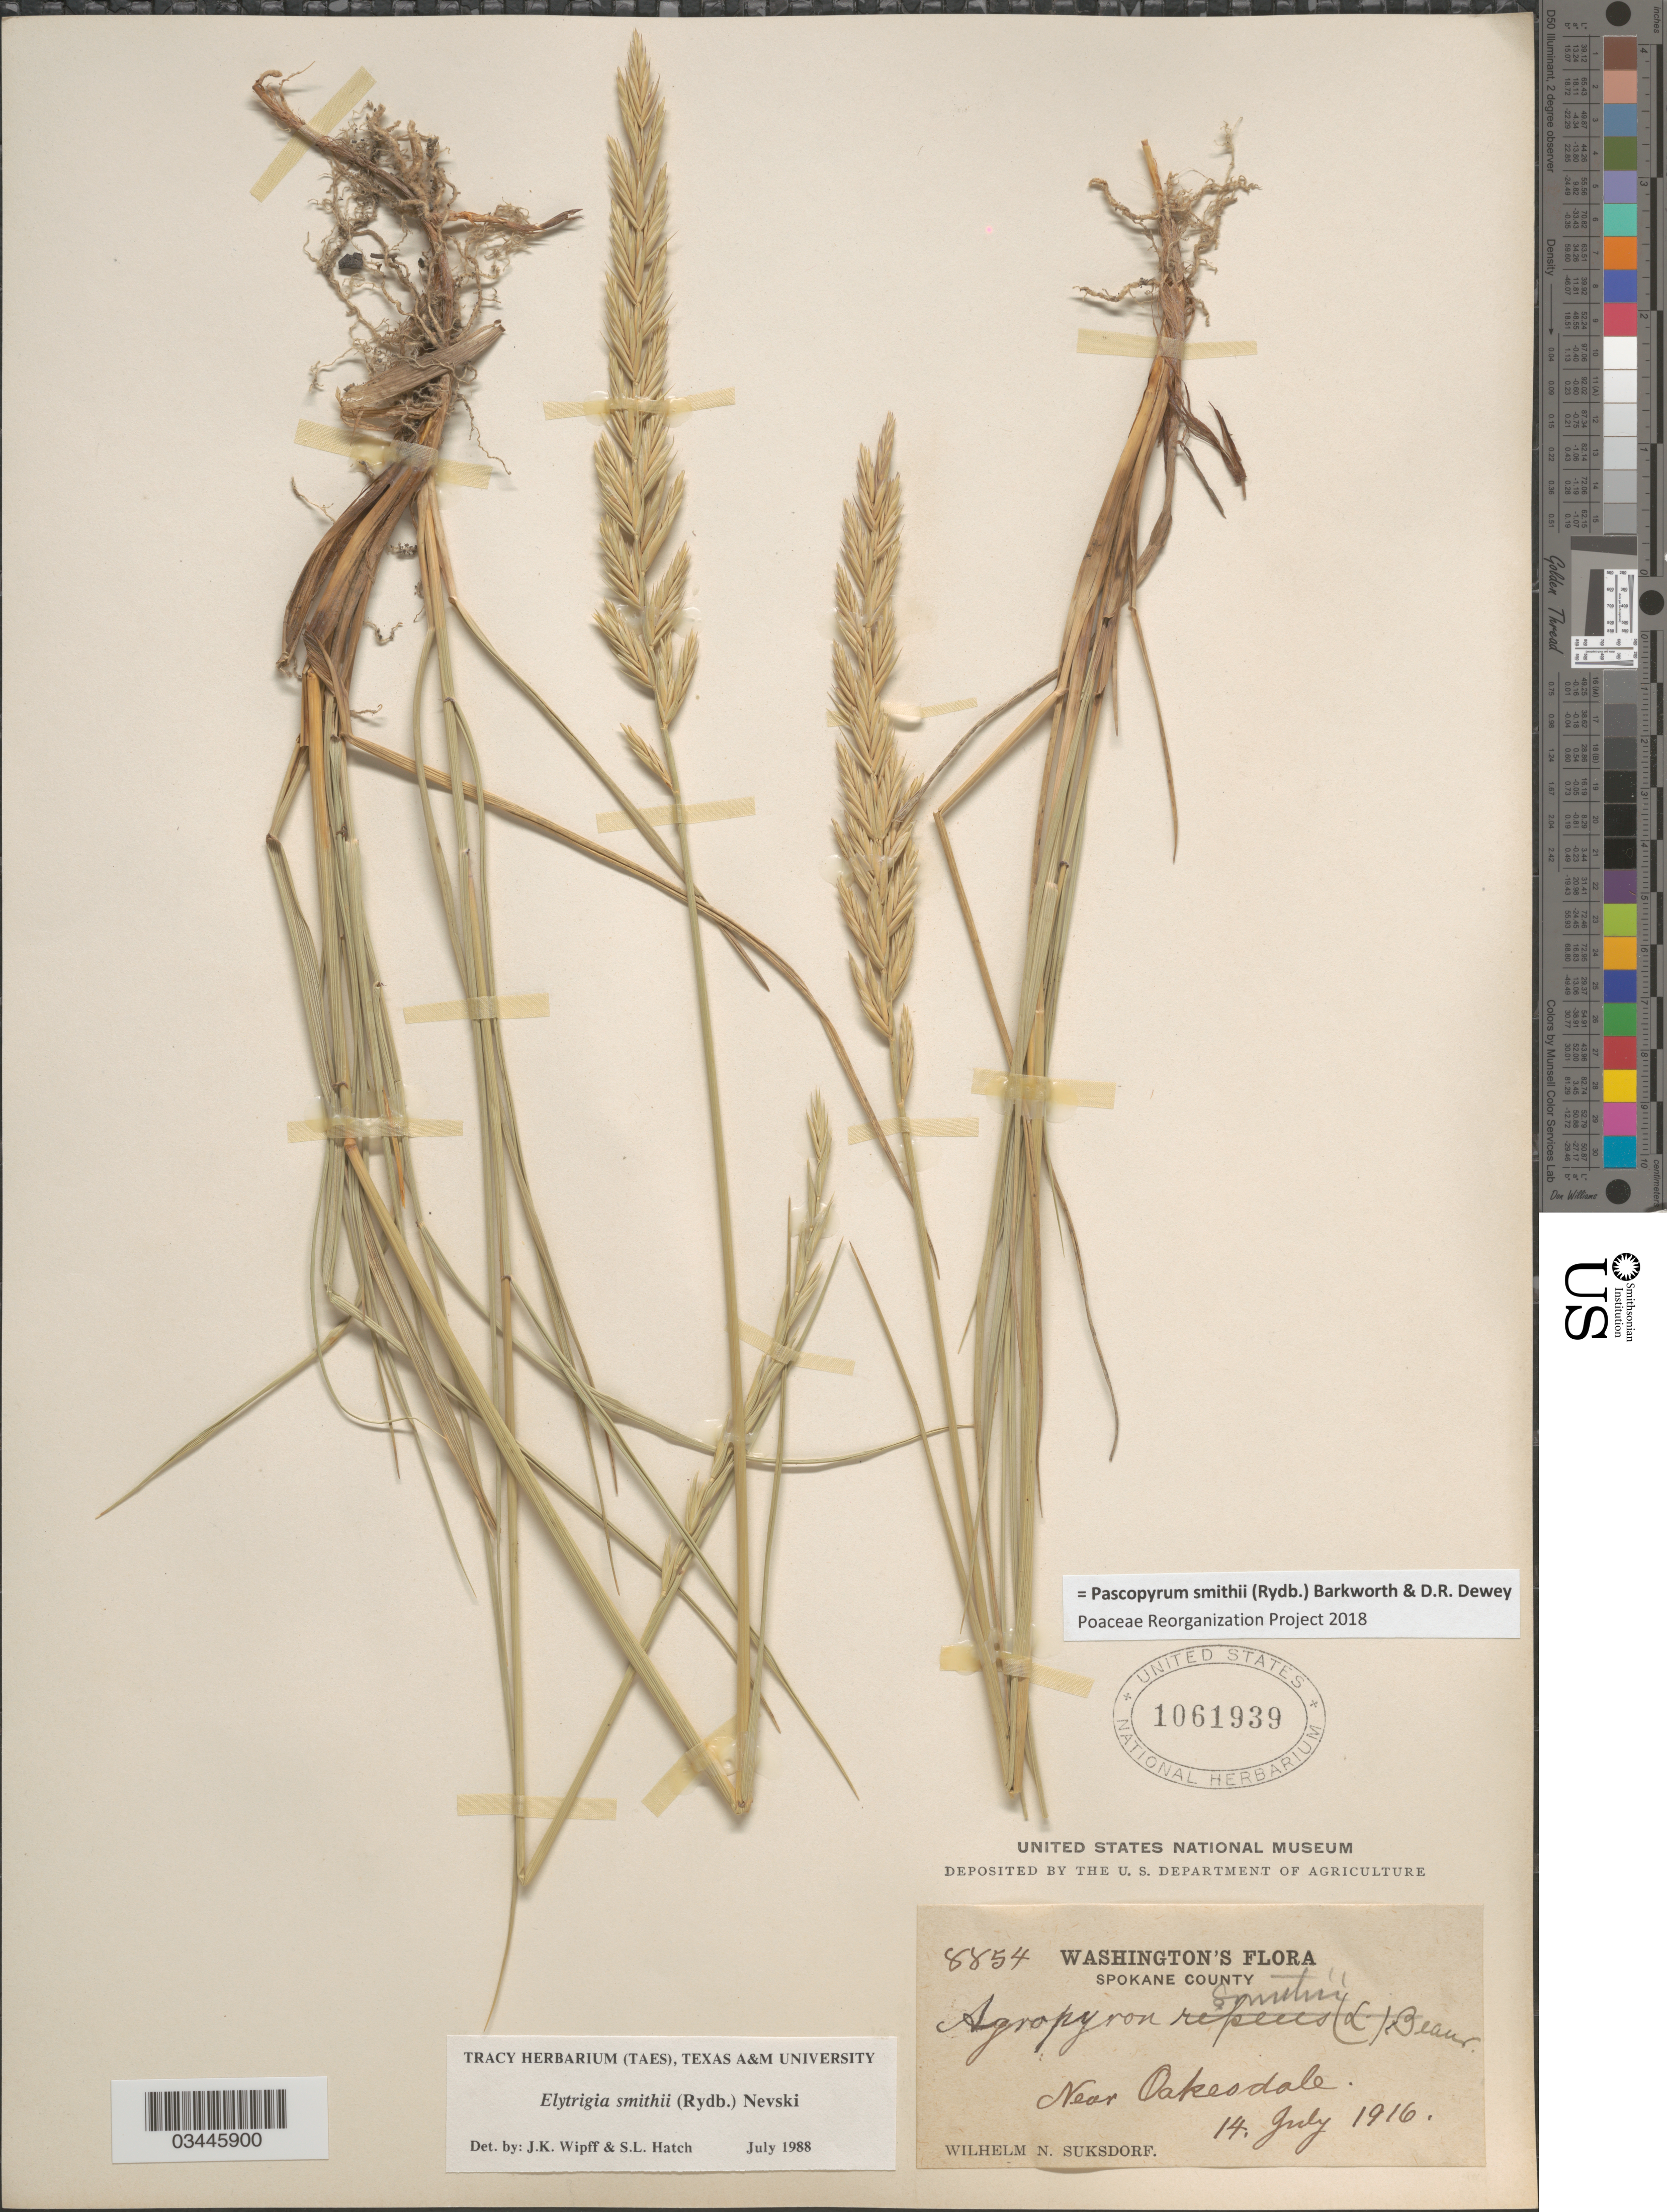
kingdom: Plantae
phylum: Tracheophyta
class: Liliopsida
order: Poales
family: Poaceae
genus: Pascopyrum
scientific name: Pascopyrum smithii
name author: (Rydb.) Barkworth & Dewey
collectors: W. N. Suksdorf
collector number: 8854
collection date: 1916-07-14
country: United States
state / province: Washington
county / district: Spokane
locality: Spokane County. Near Oakesdale.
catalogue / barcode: US 1061939